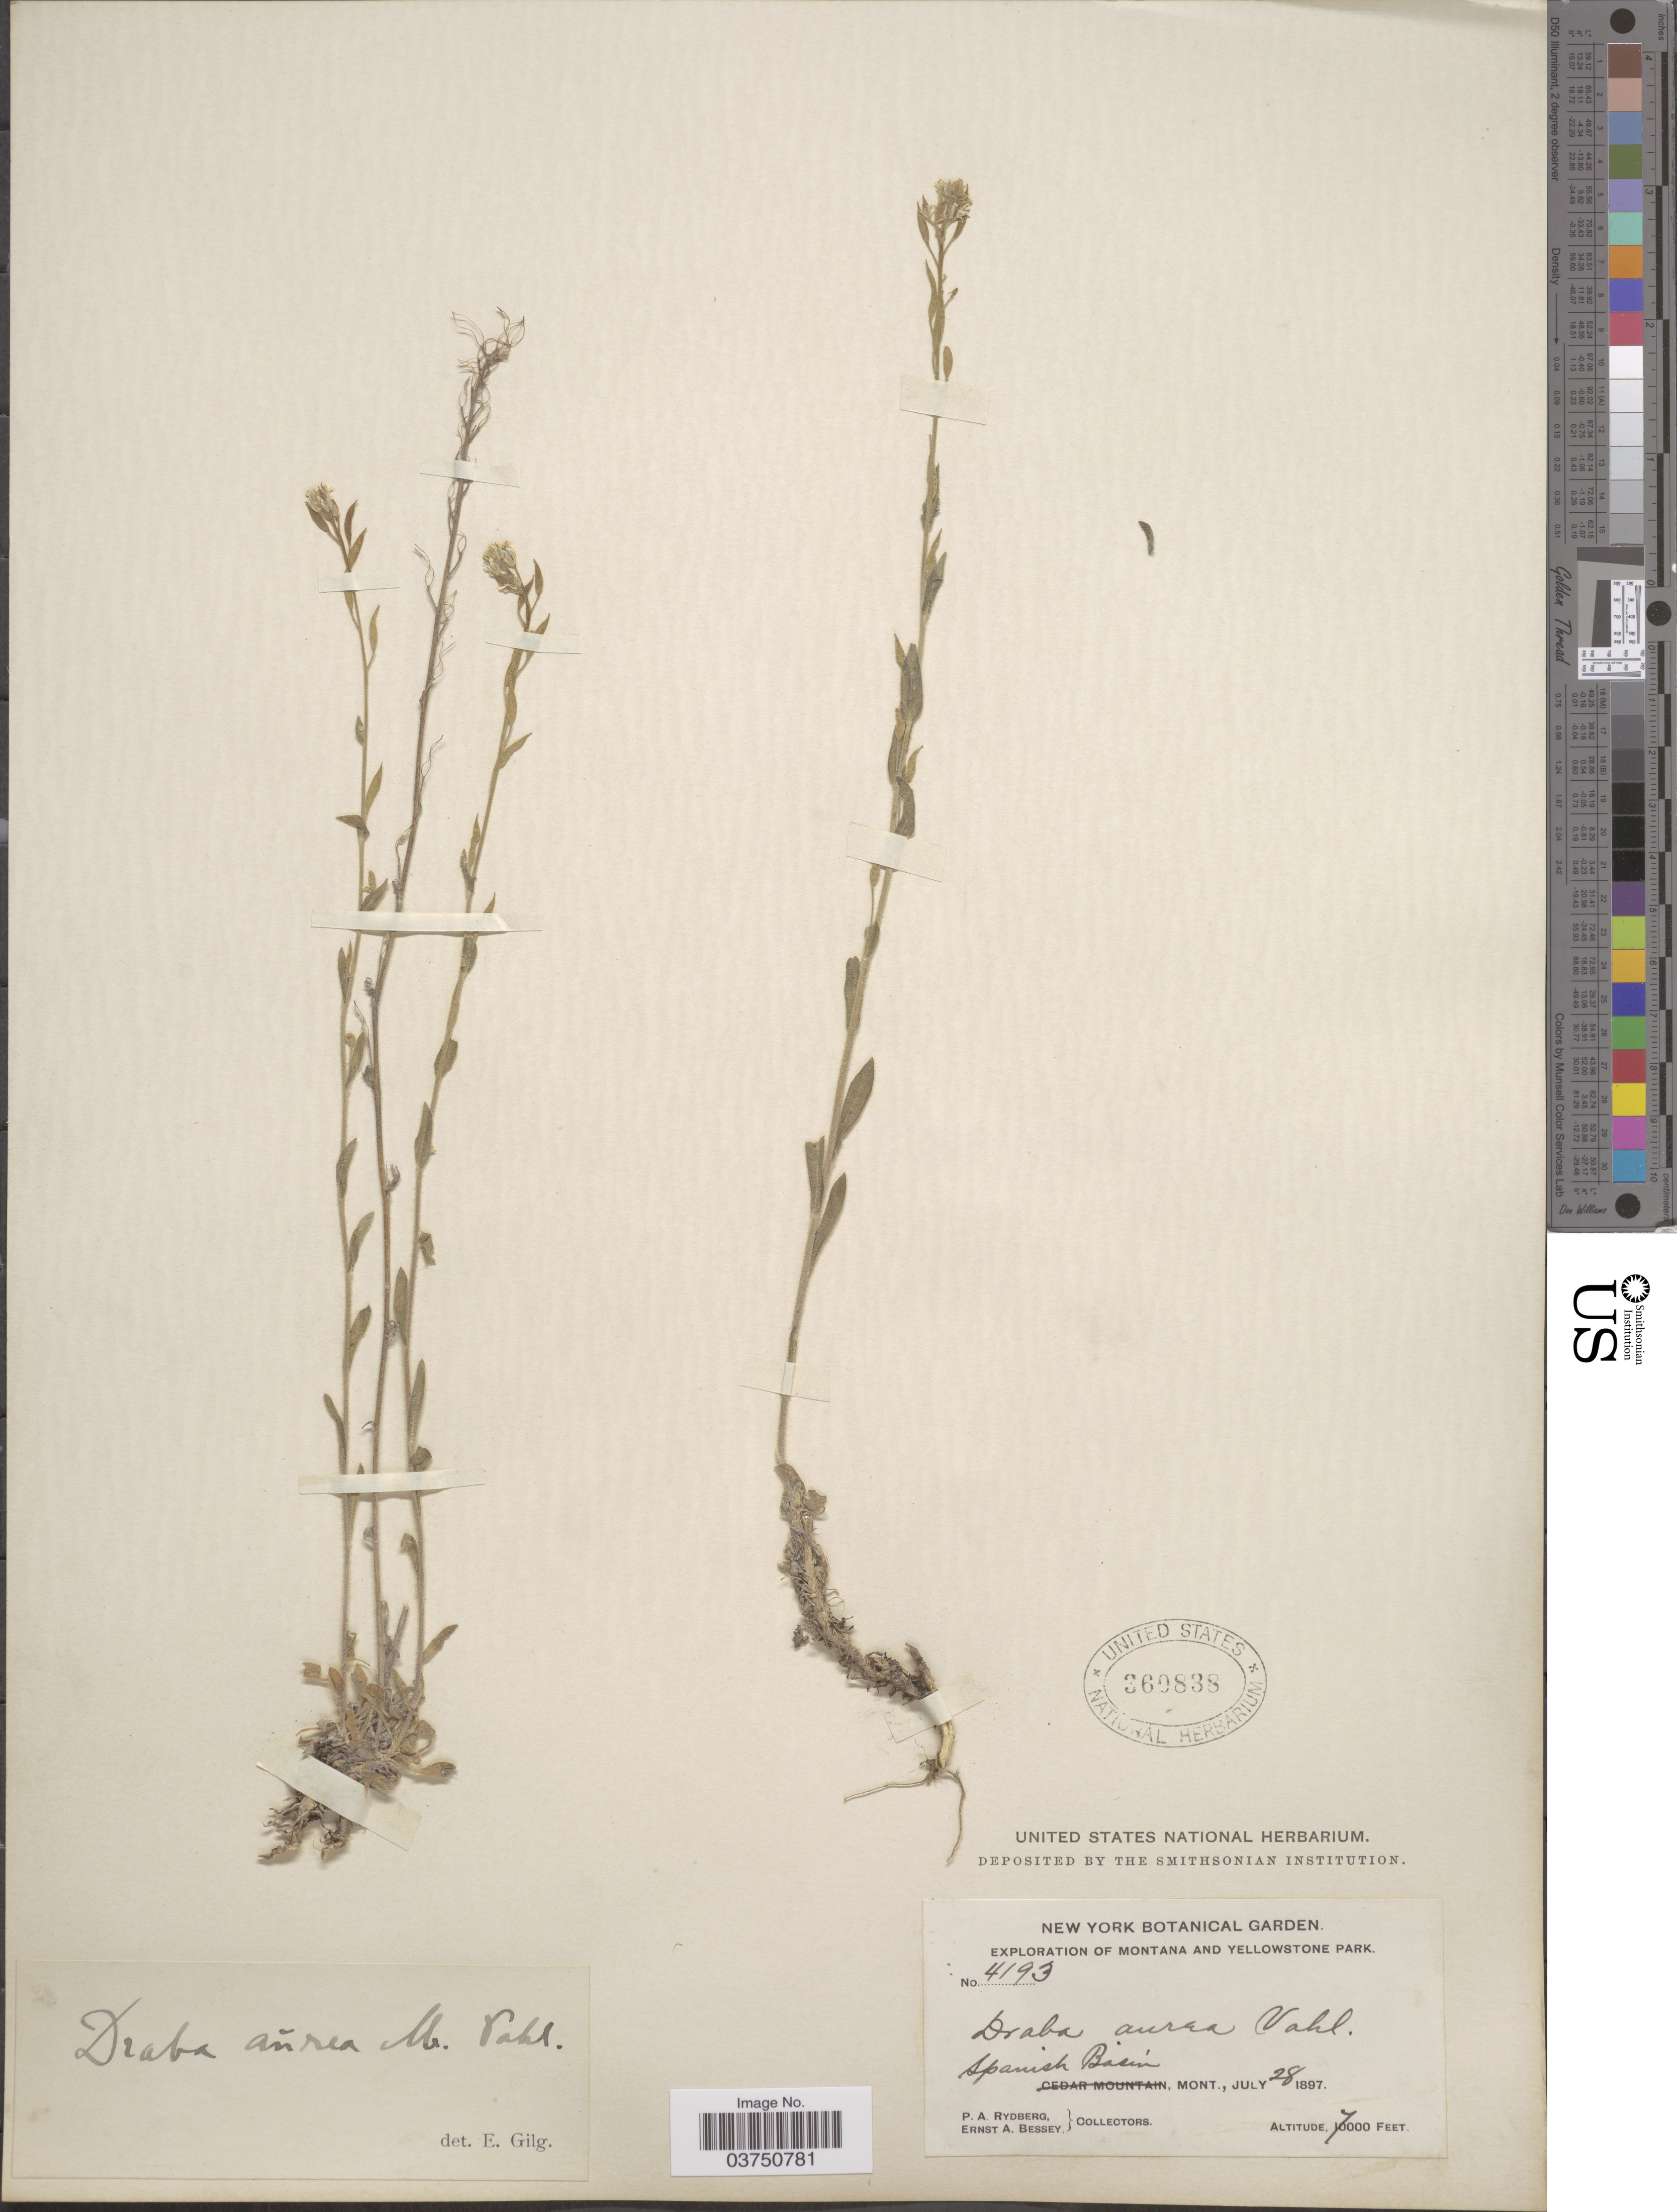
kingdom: Plantae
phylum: Tracheophyta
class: Magnoliopsida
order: Brassicales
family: Brassicaceae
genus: Draba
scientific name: Draba aurea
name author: Vahl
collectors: P. A. Rydberg & E. A. Bessey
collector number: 4193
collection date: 1897-07-28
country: United States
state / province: Montana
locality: Montana and Yellowstone Park. Spanish Basin.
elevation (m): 2134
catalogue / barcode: US 360838